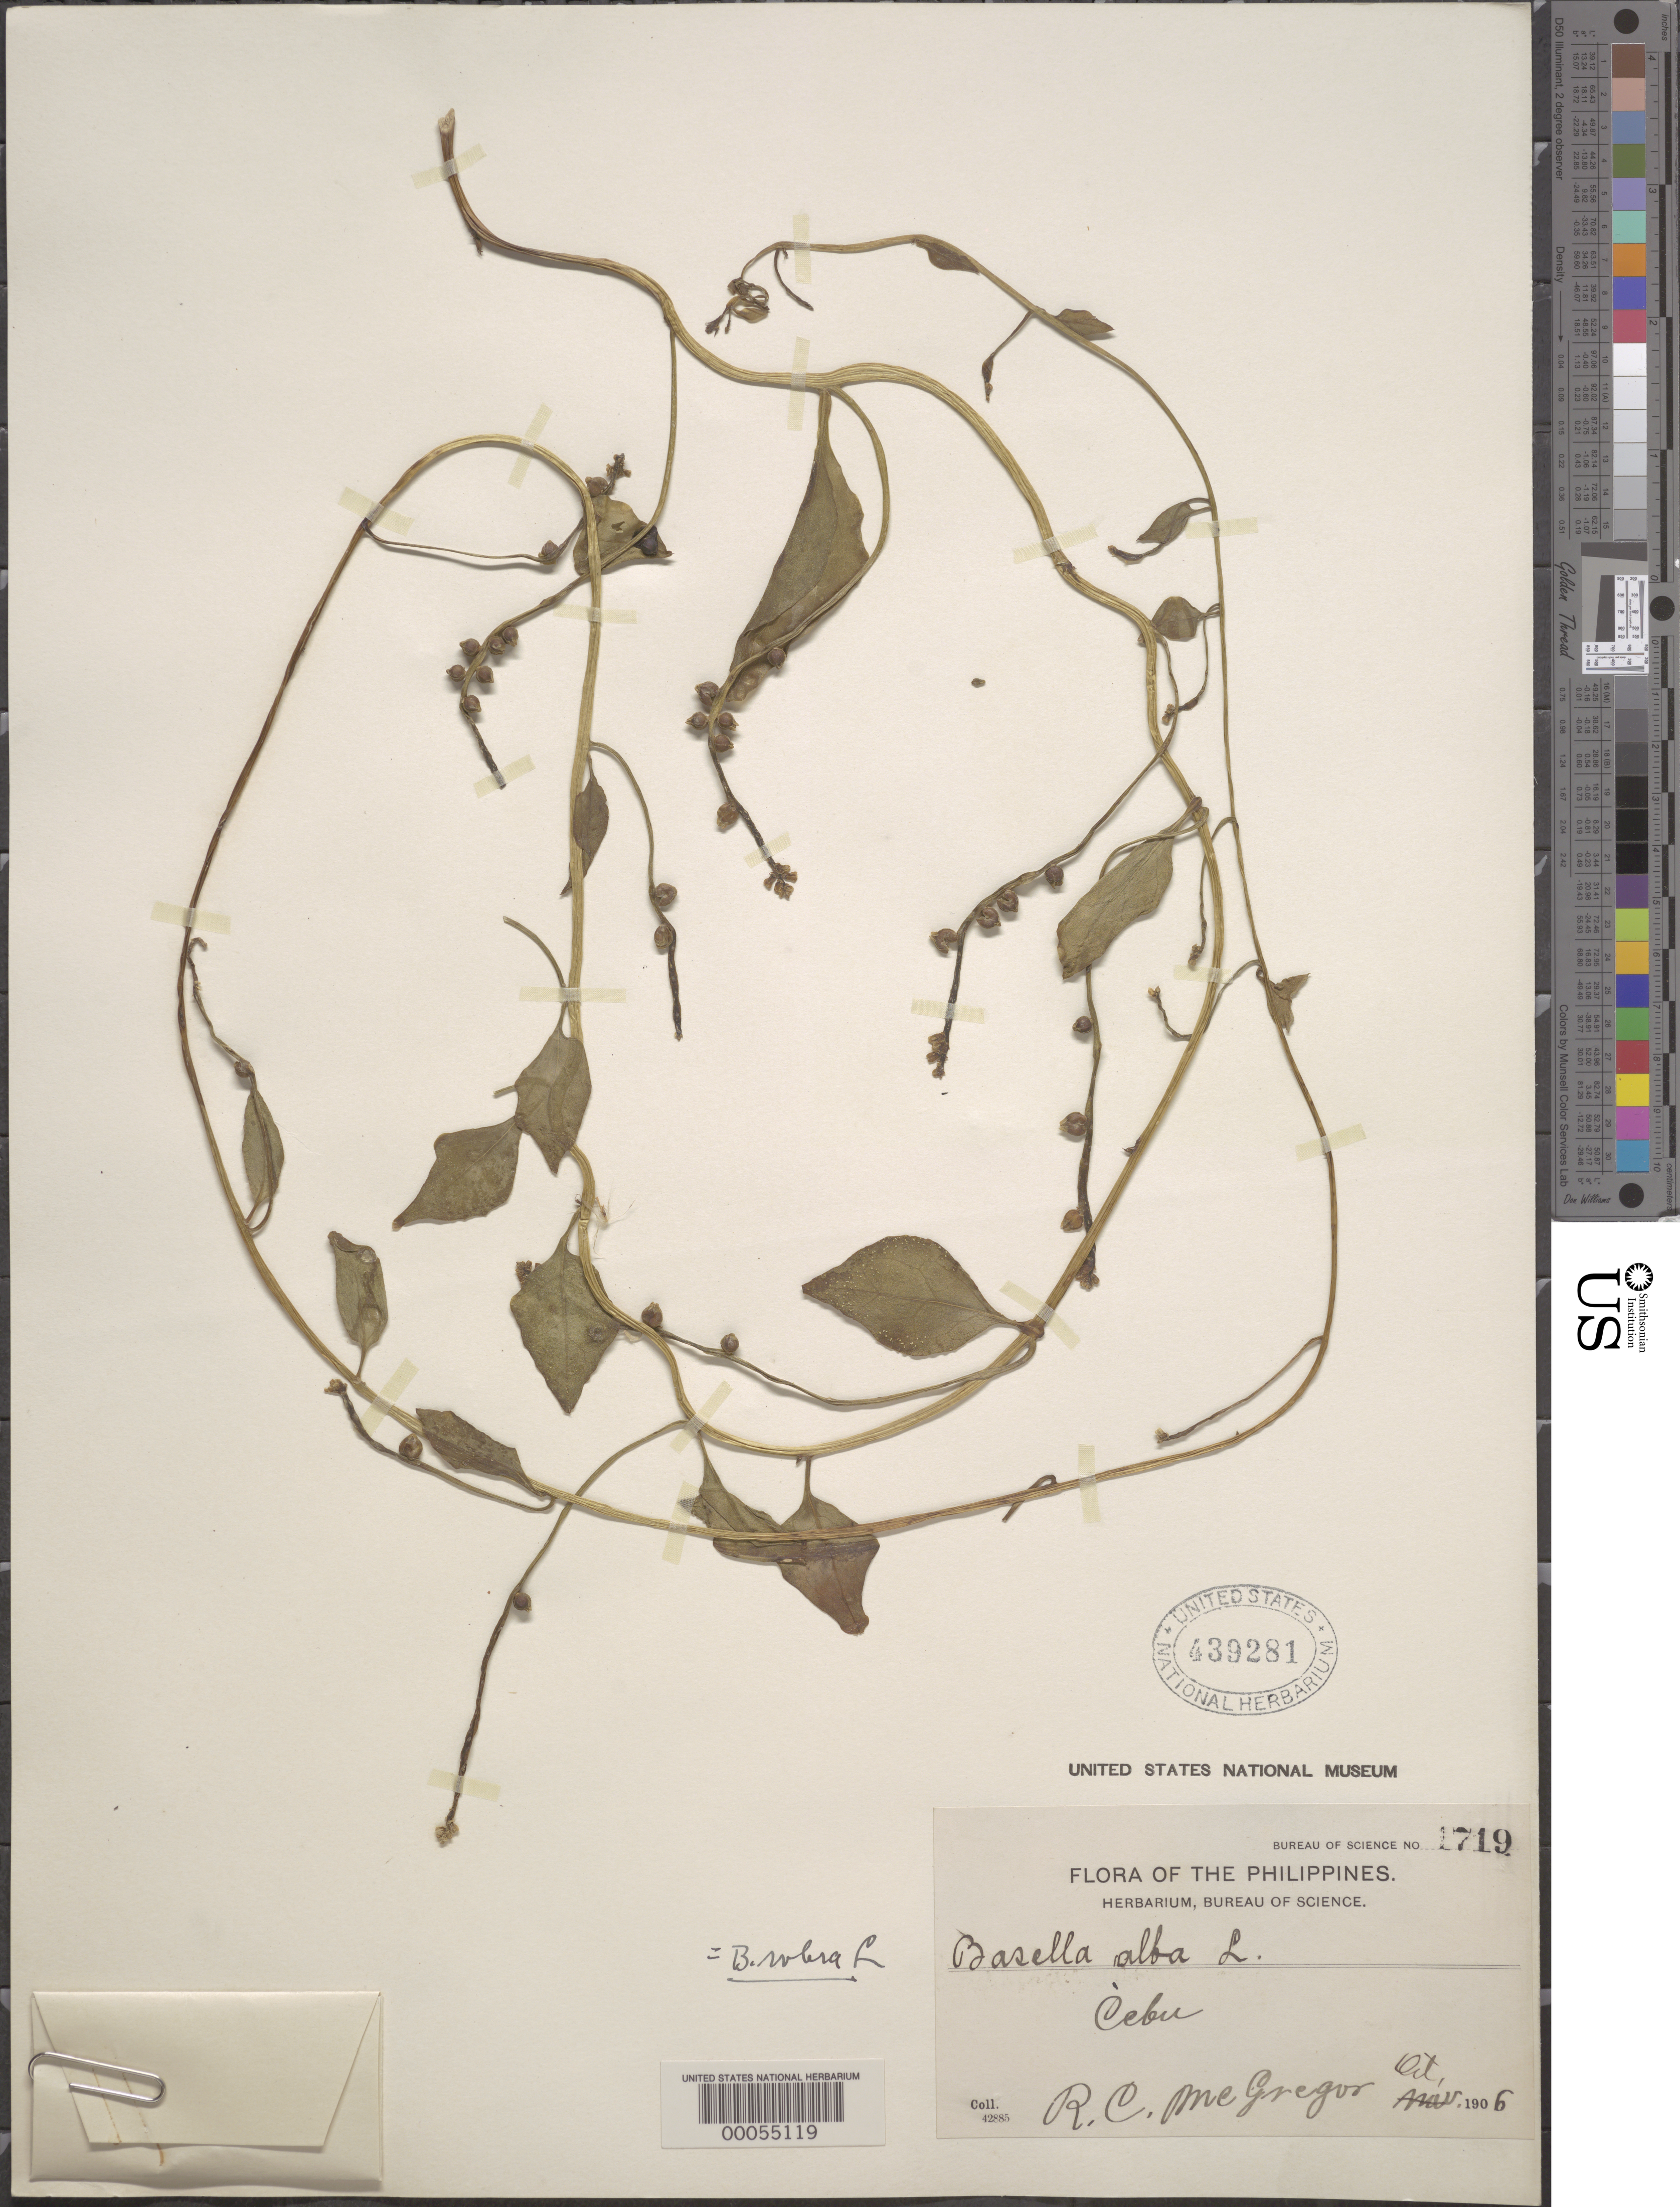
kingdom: Plantae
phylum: Tracheophyta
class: Magnoliopsida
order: Caryophyllales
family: Basellaceae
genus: Basella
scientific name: Basella rubra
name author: L.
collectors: R. C. McGregor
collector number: Bureau Of Science No. 1719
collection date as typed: Oct 1906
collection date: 1906-10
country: Philippines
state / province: Central Visayas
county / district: Cebu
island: Cebu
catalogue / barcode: US 439281